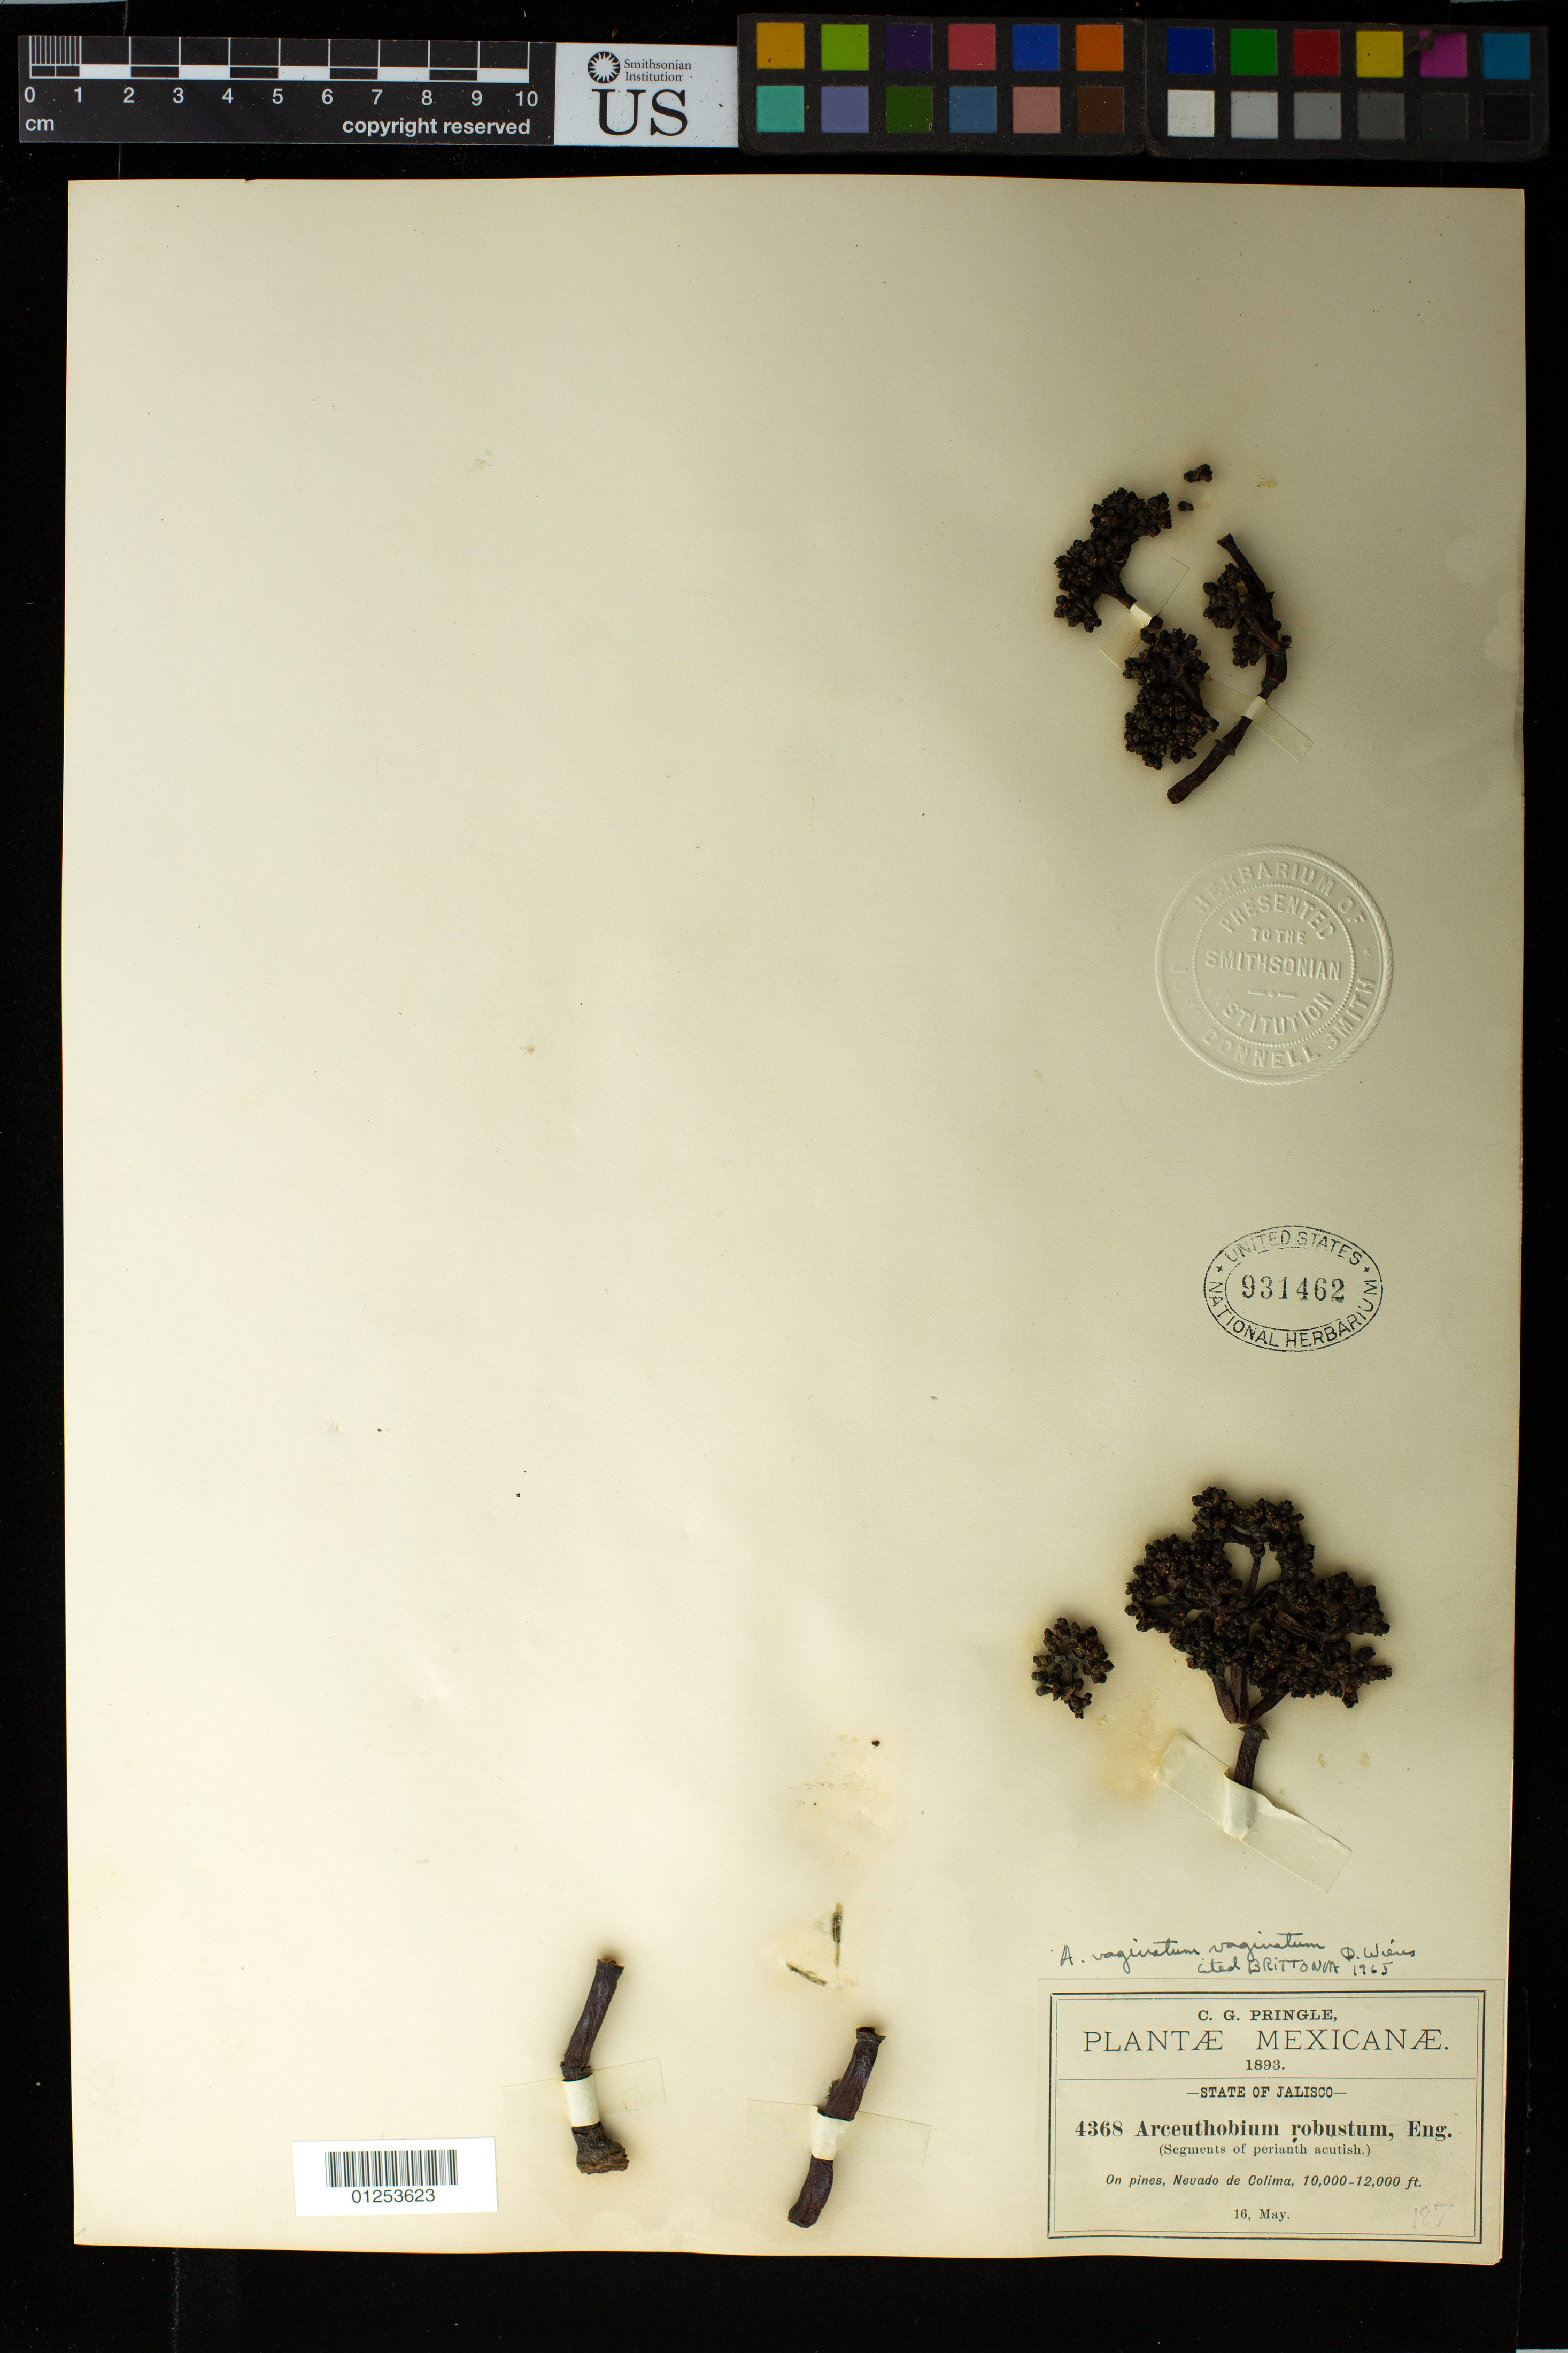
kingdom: Plantae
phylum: Tracheophyta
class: Magnoliopsida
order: Santalales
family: Viscaceae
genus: Arceuthobium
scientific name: Arceuthobium robustum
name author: Engelm.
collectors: C. G. Pringle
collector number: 4368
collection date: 1893-05-16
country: Mexico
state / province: Jalisco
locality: Nevado de Colima.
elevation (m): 3048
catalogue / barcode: US 931462